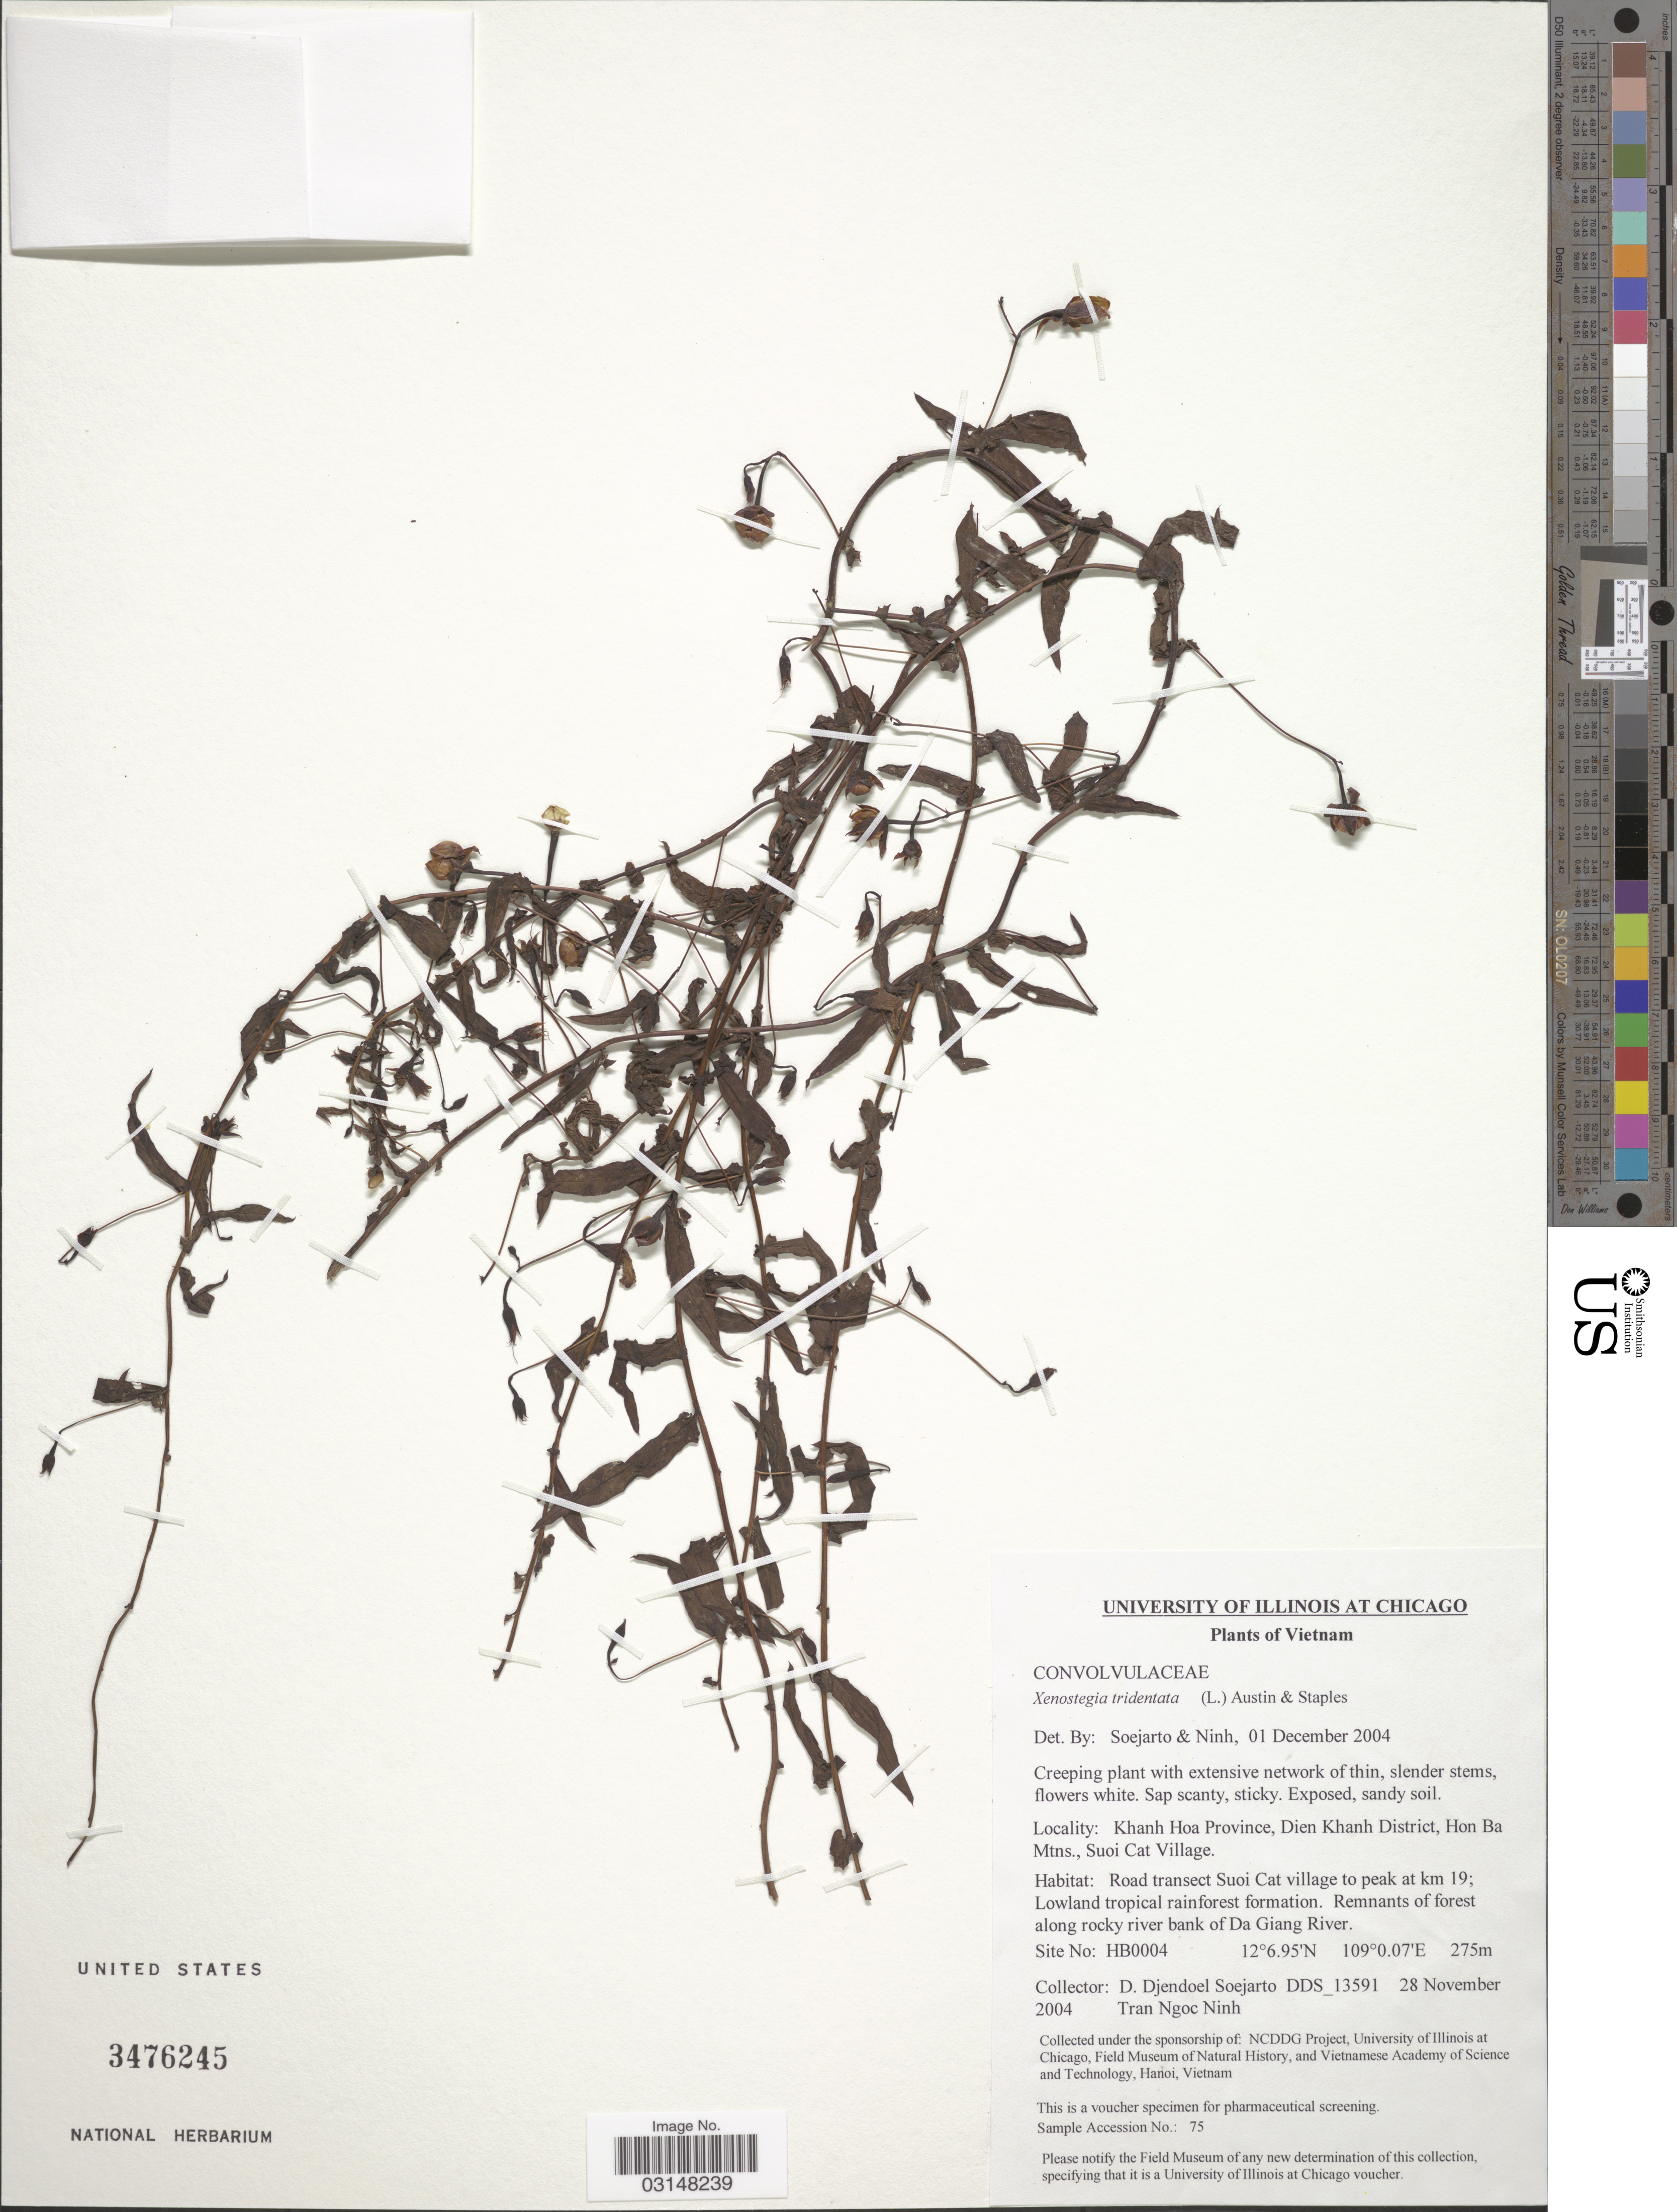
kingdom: Plantae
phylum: Tracheophyta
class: Magnoliopsida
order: Solanales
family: Convolvulaceae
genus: Xenostegia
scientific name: Xenostegia tridentata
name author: (L.) D.F. Austin & Staples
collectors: D. D. Soejarto & T. N. Ninh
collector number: DDS 13591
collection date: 2004-11-28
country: Vietnam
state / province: Khanh Hoa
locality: Dien Khanh District, Hon Ba Mtns., Suoi Cat Village. Remnants of forest along rocky river bank of Da Giang River.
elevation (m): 275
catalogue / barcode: US 3476245